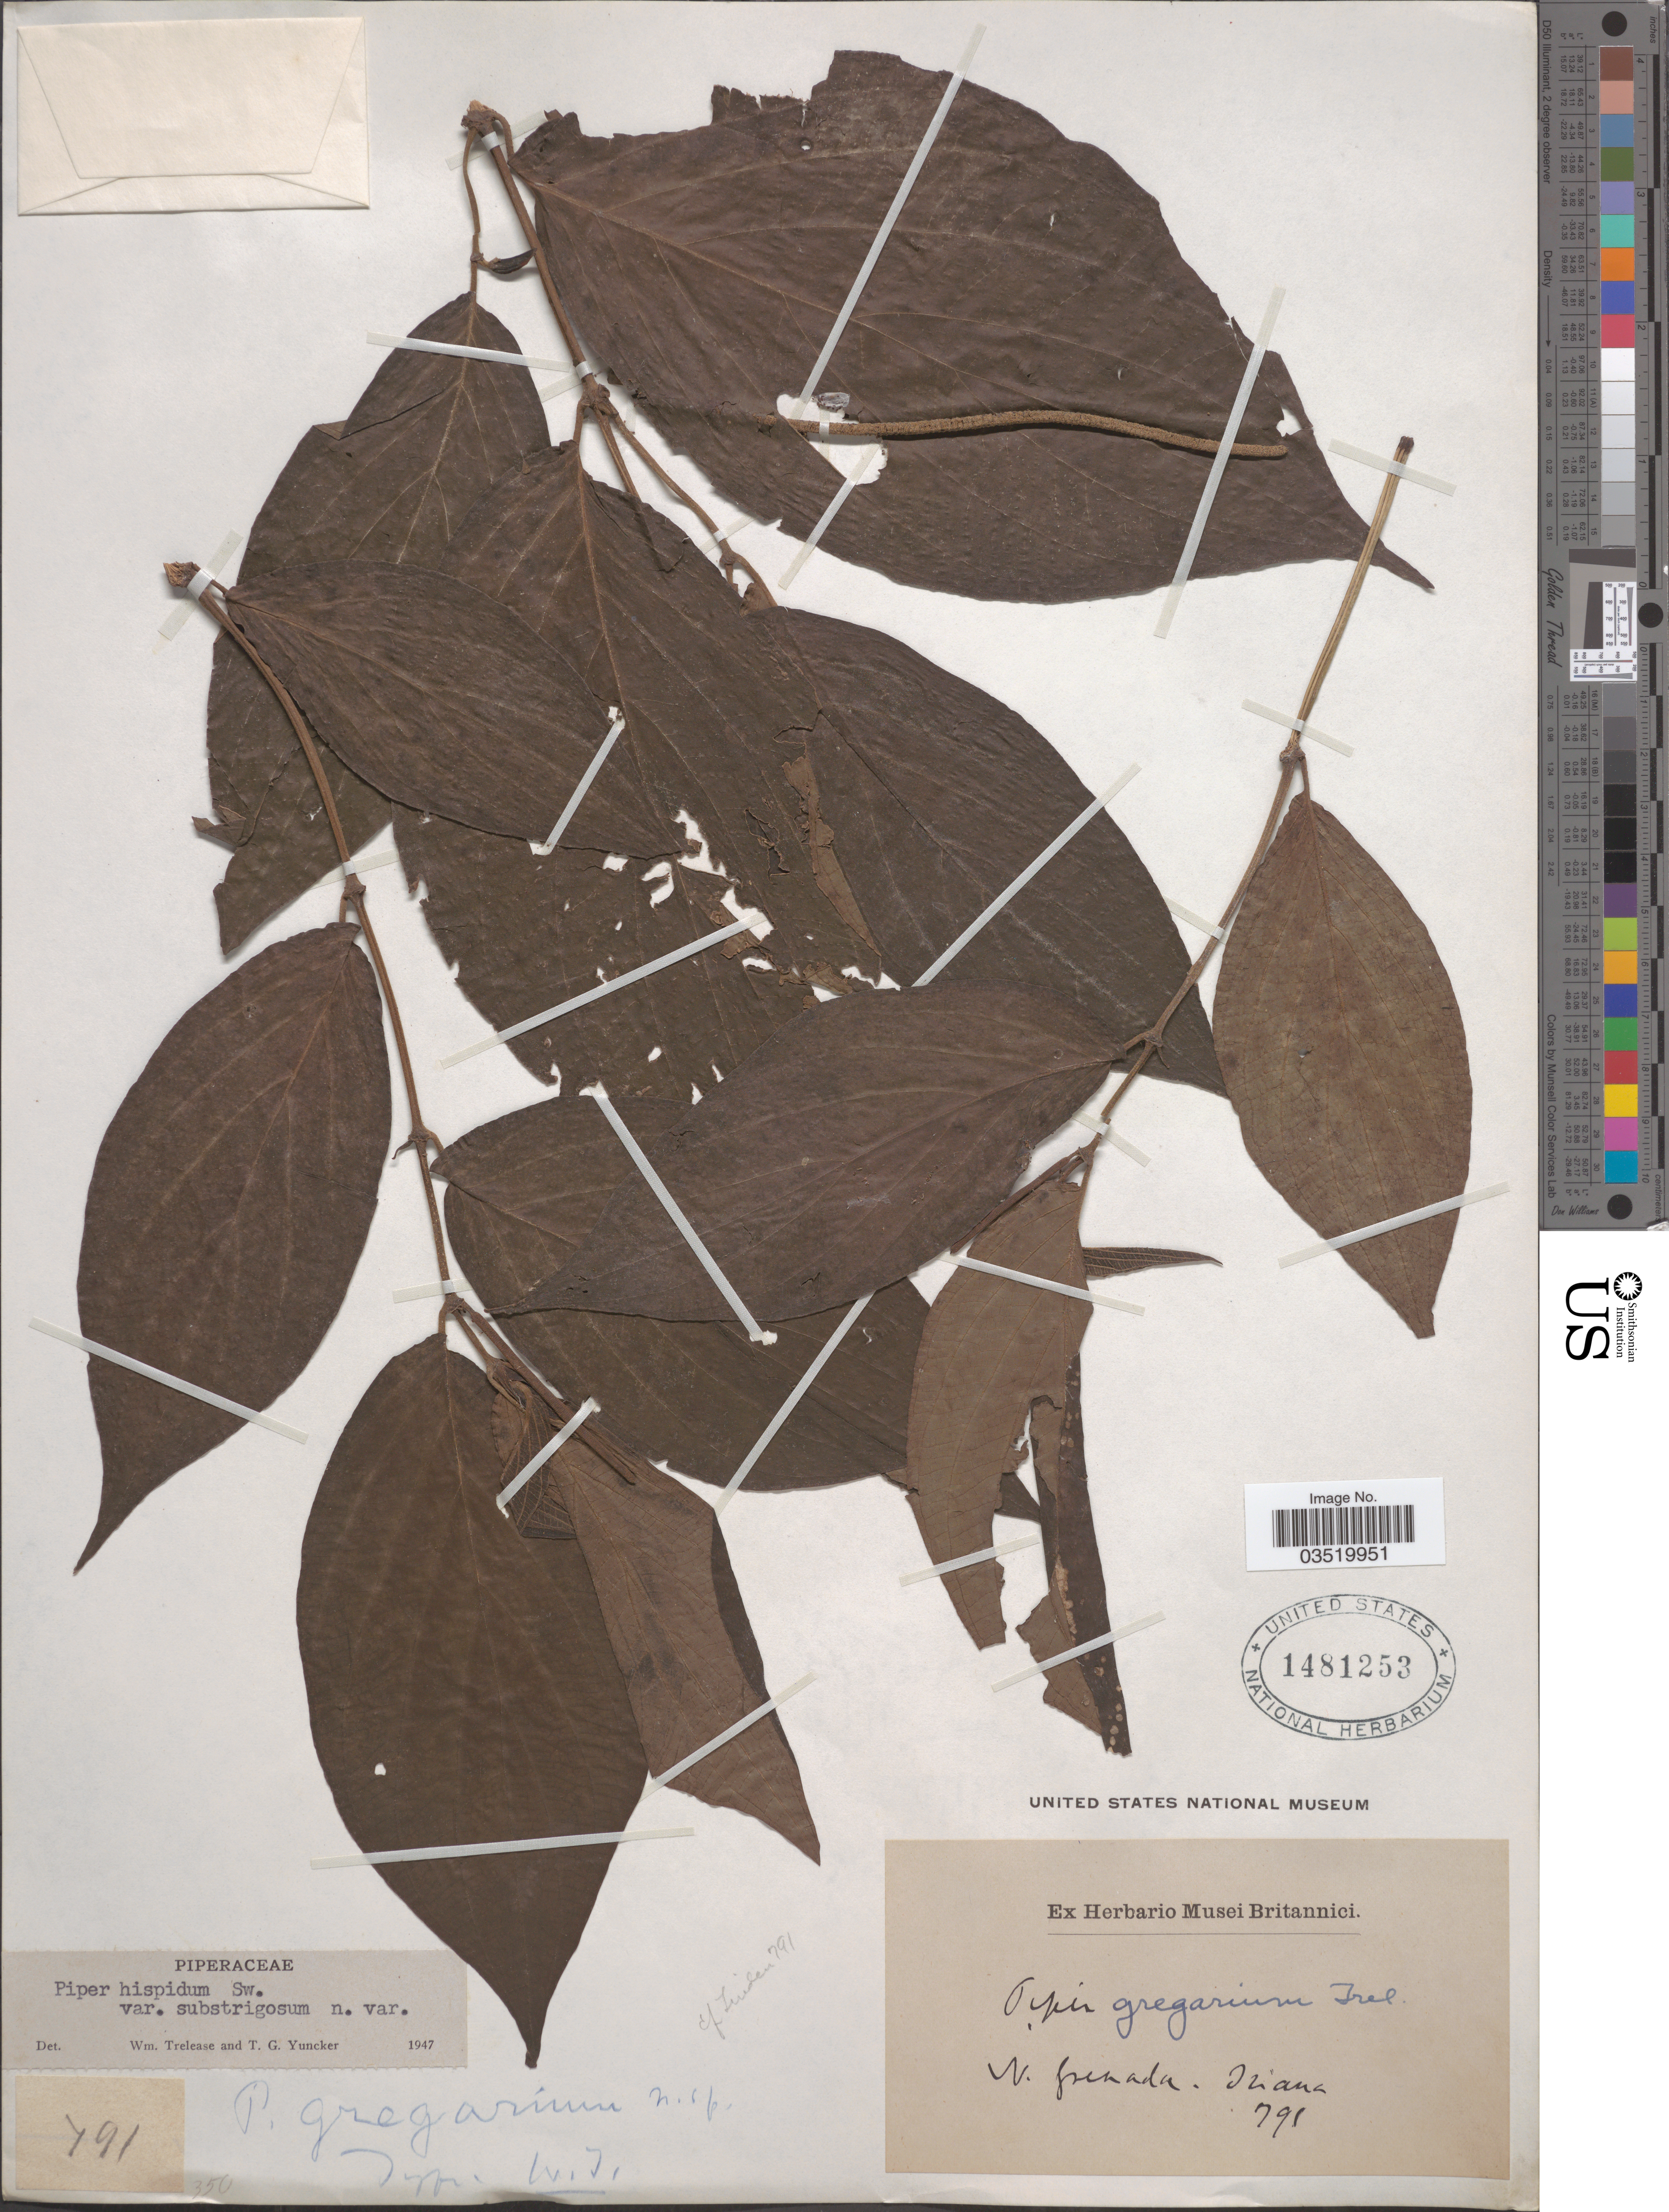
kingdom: Plantae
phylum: Tracheophyta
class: Magnoliopsida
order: Piperales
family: Piperaceae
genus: Piper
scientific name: Piper hispidum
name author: Sw.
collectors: Triana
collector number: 791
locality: N. Grenada.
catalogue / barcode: US 1481253